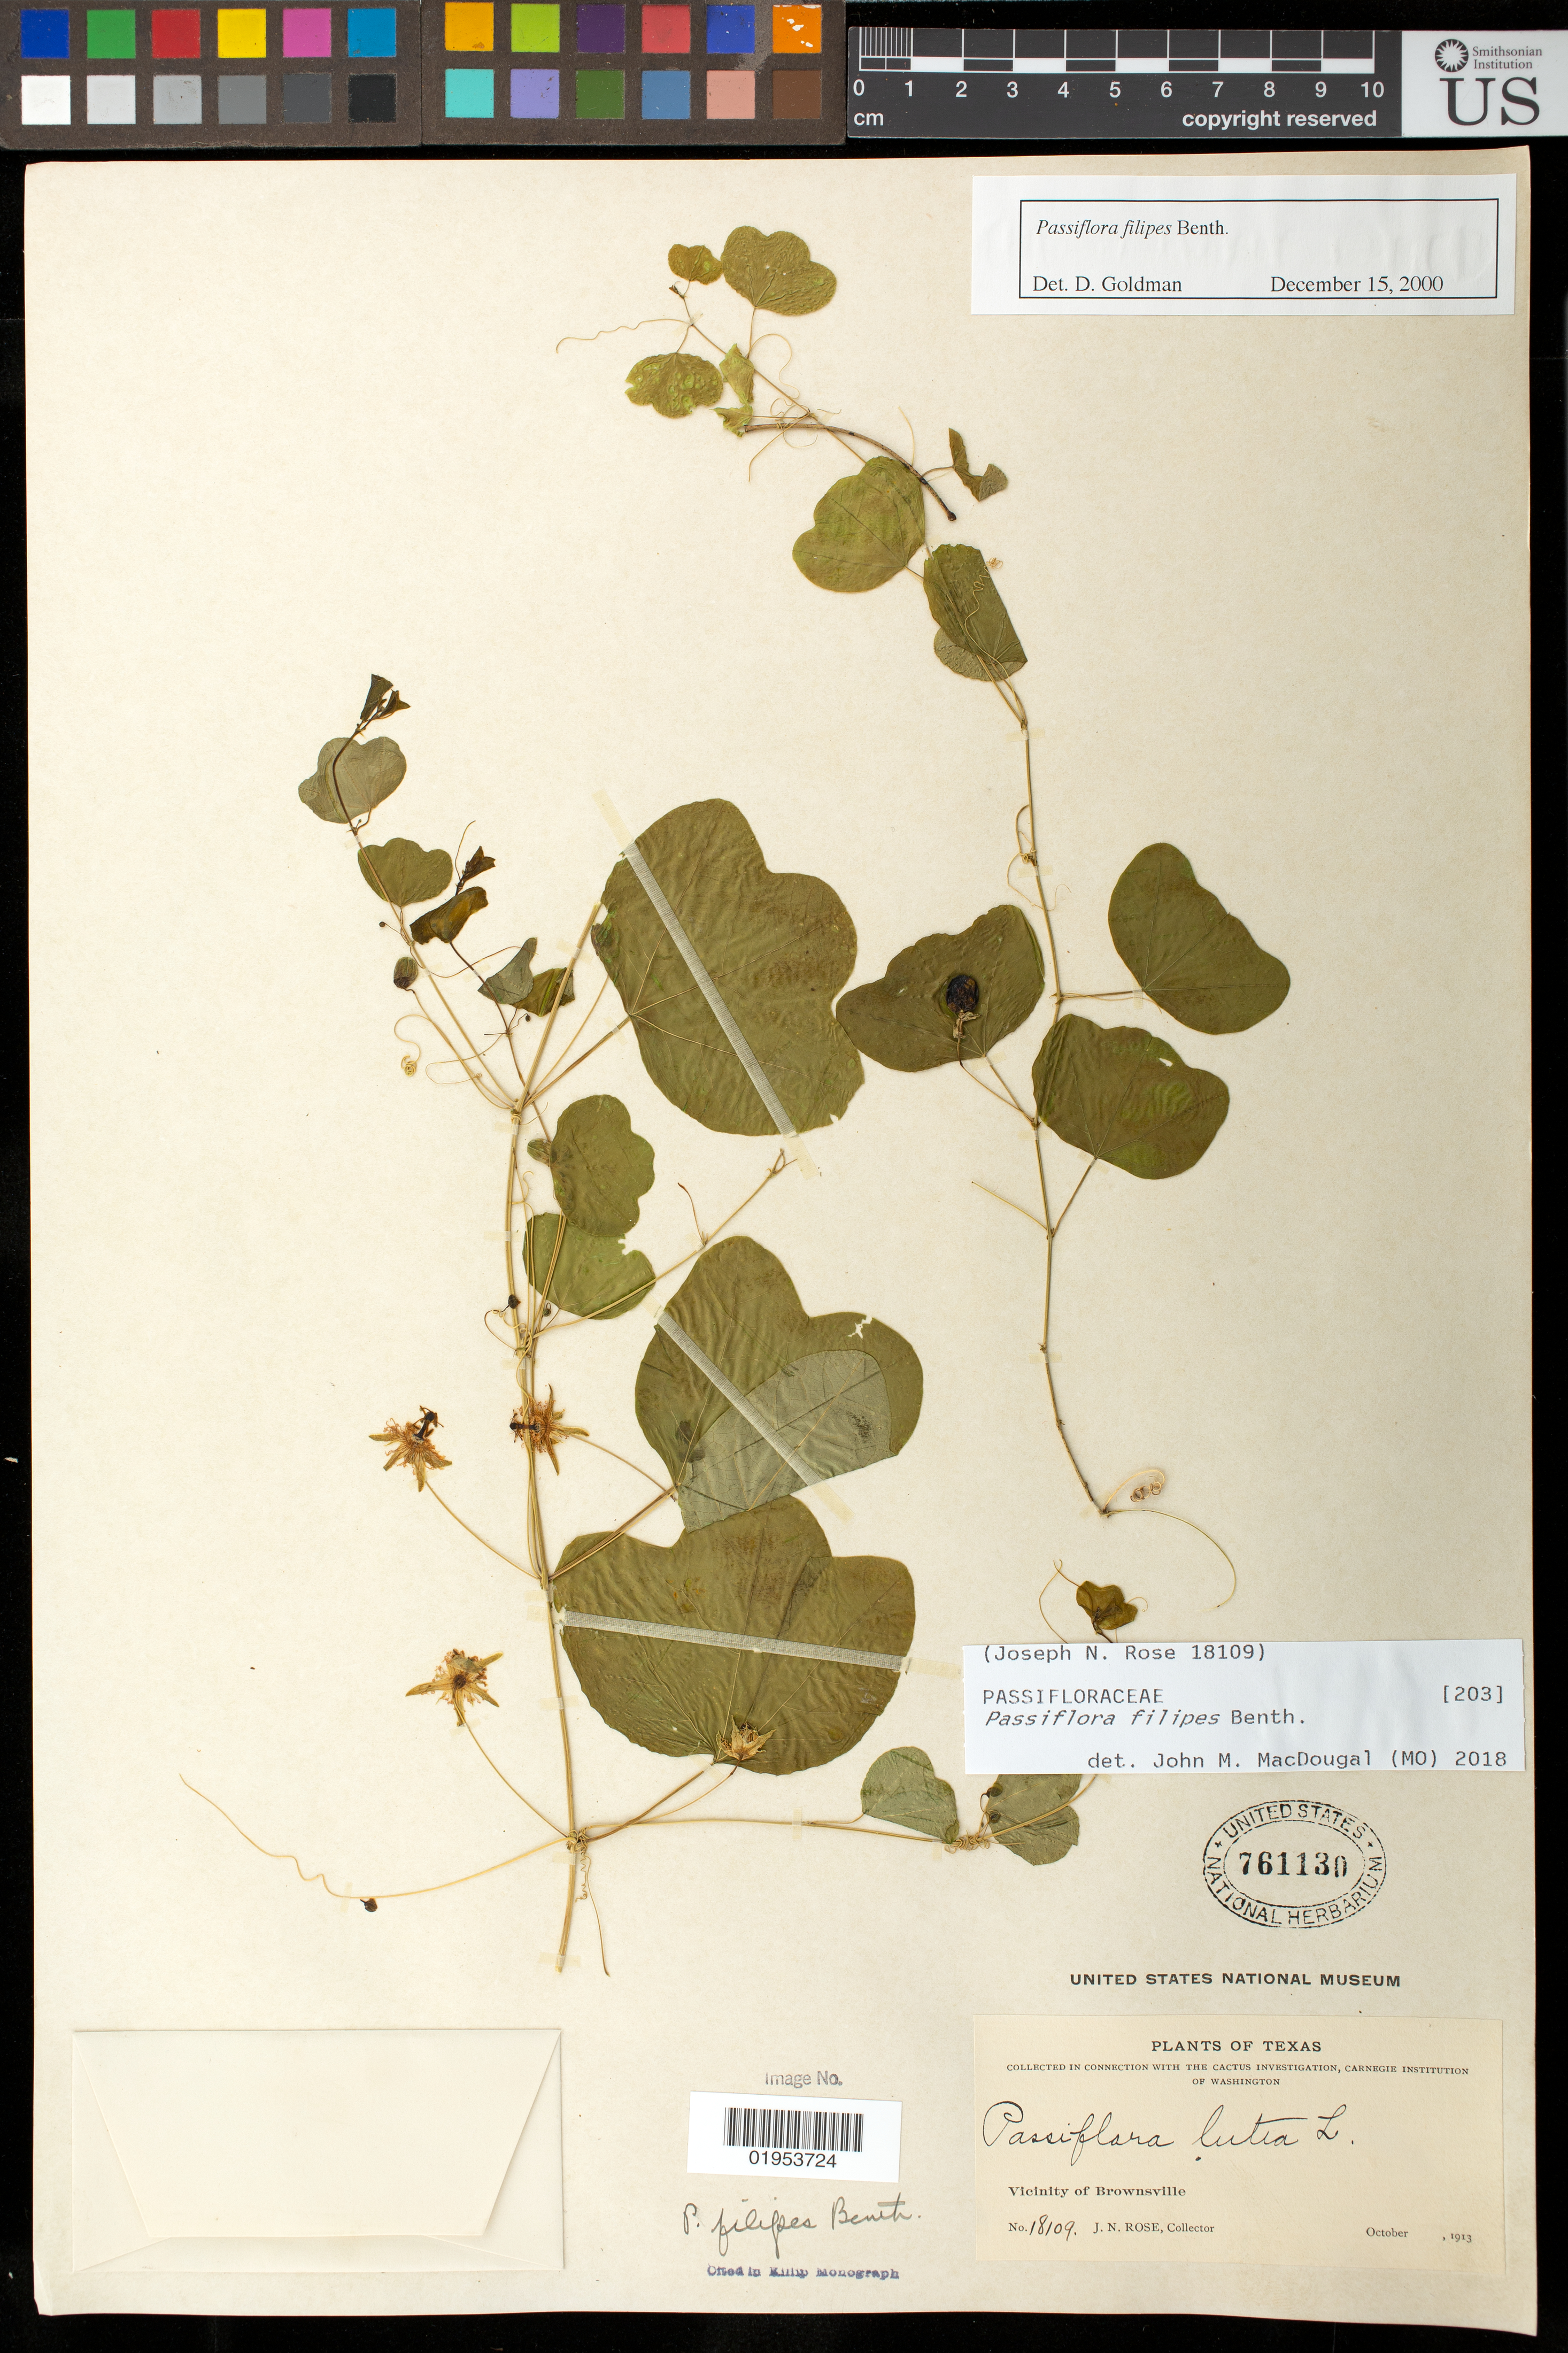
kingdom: Plantae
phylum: Tracheophyta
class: Magnoliopsida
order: Malpighiales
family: Passifloraceae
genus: Passiflora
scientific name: Passiflora filipes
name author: Benth.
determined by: MacDougal, John M.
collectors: J. N. Rose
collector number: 18109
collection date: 1913-10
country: United States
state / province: Texas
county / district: Cameron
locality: Vicinity of Brownsville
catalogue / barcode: US 761130